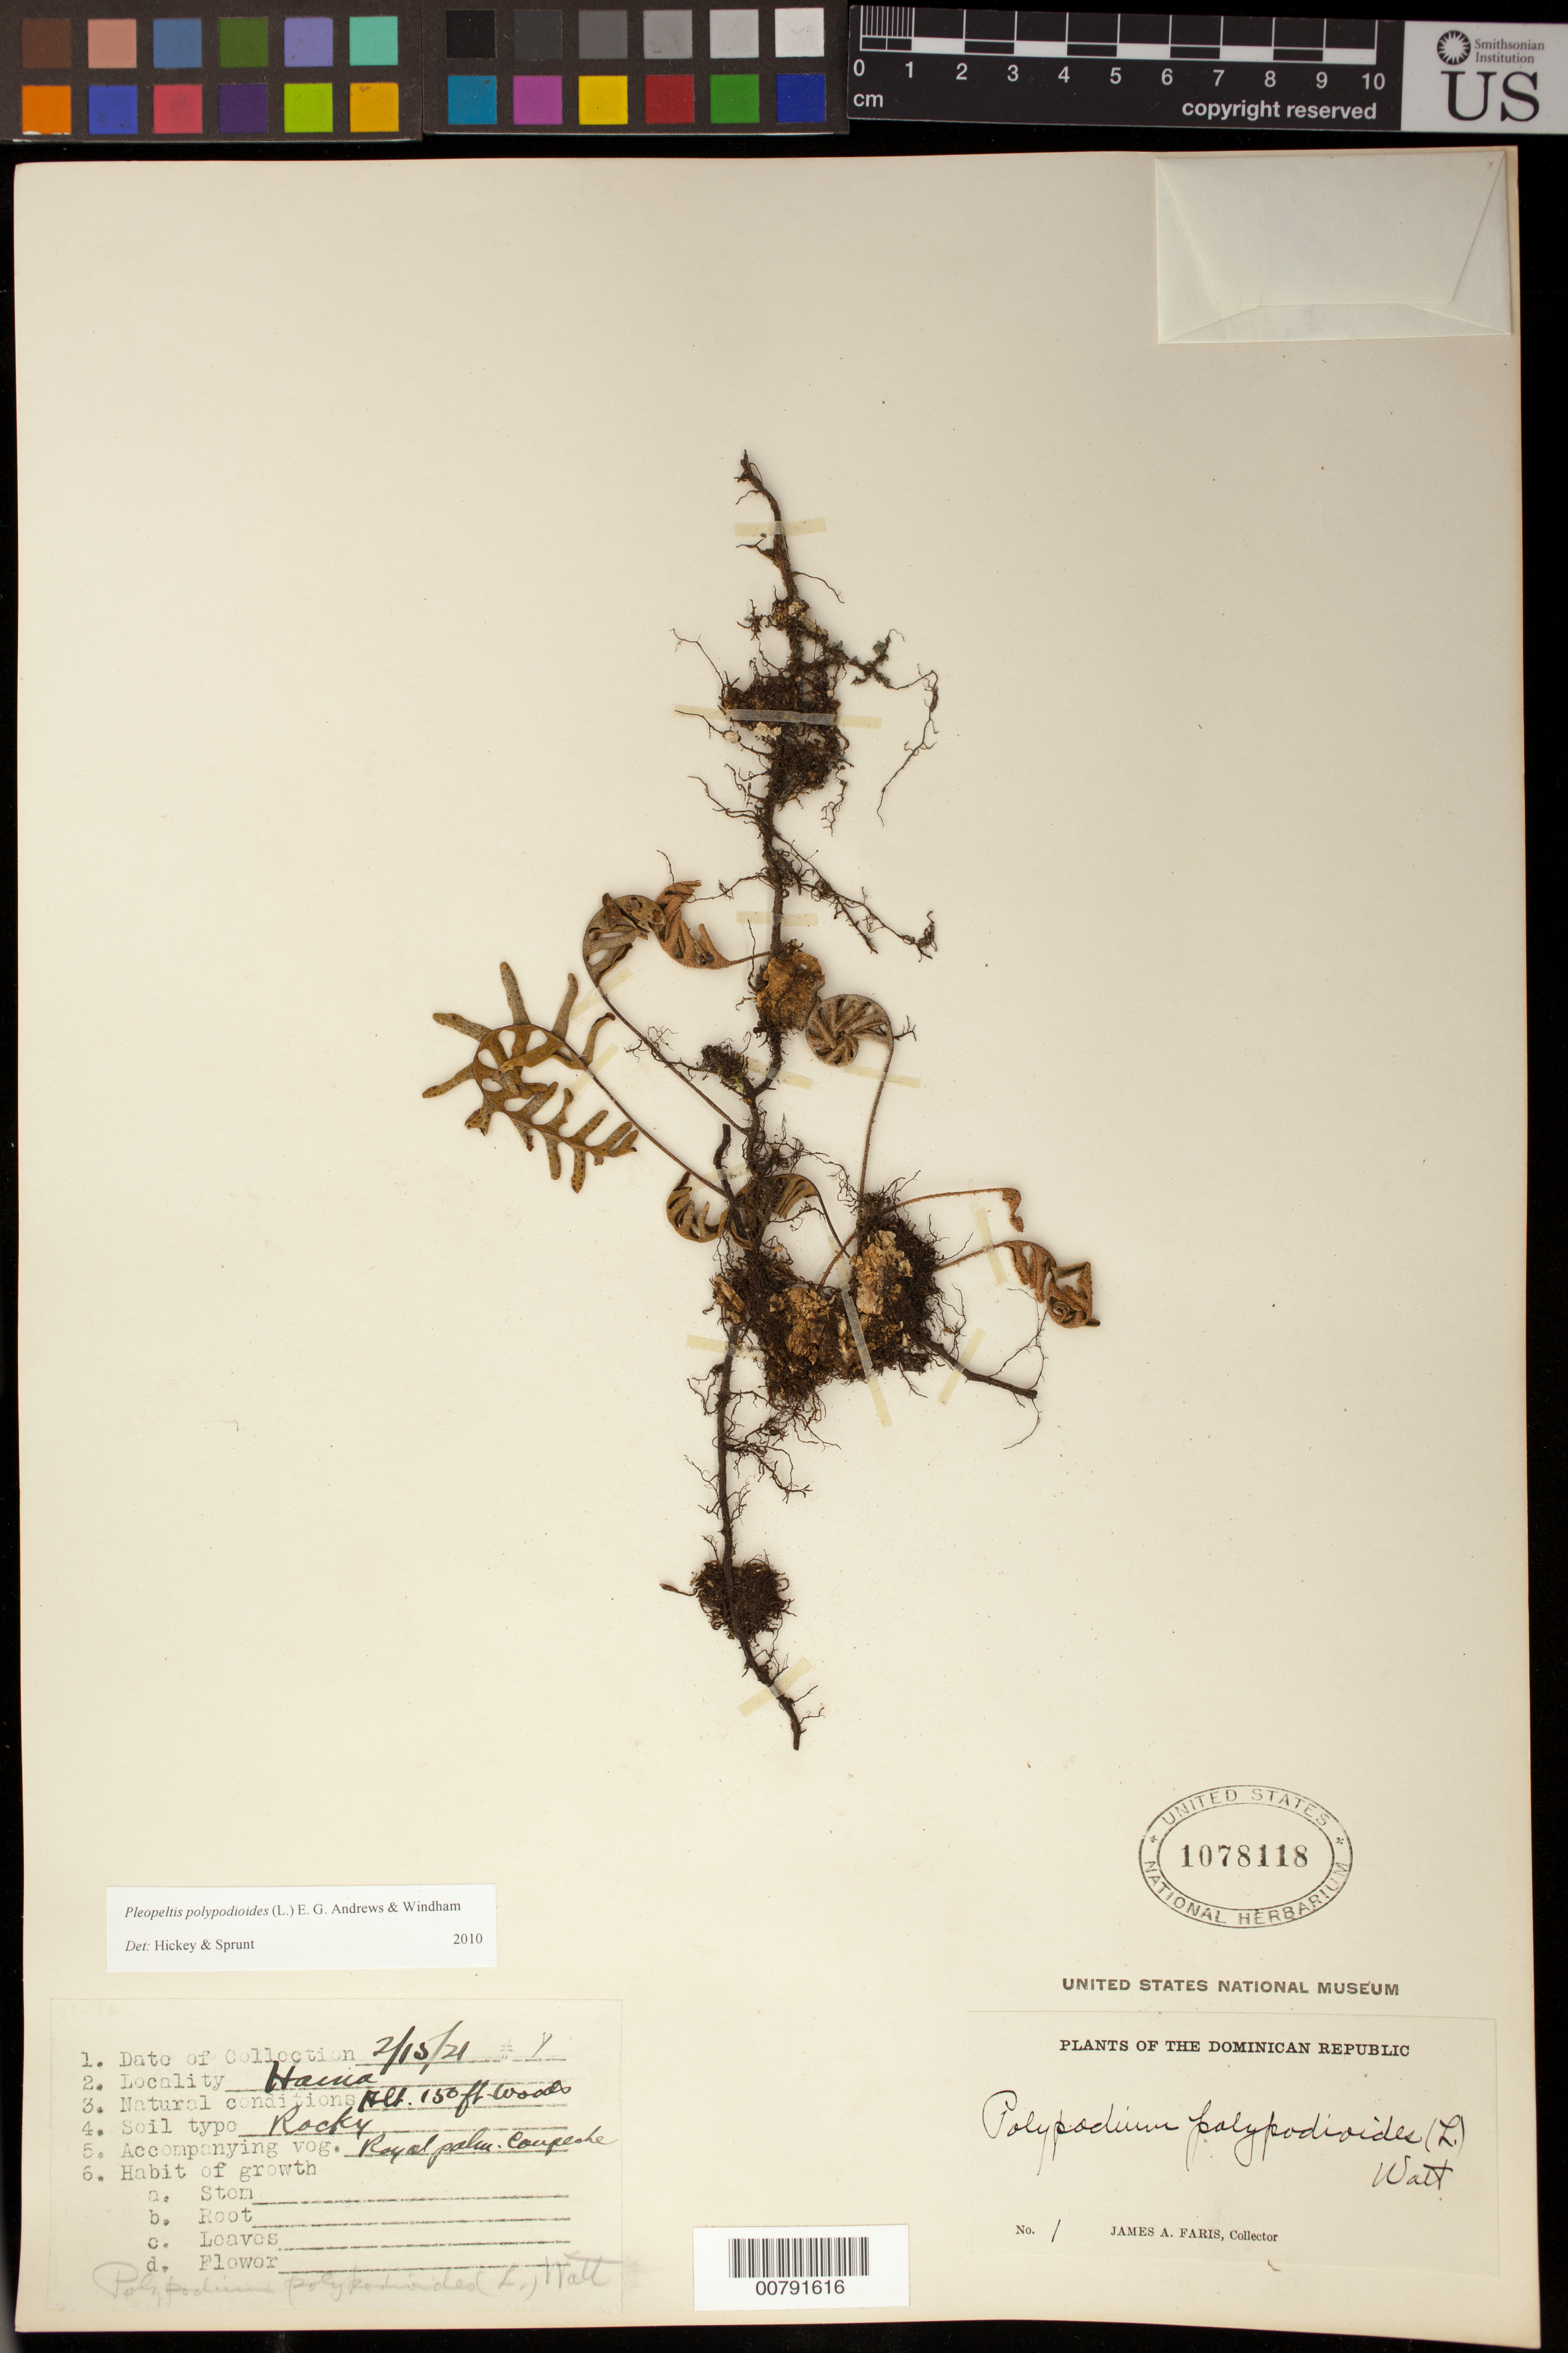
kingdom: Plantae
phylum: Tracheophyta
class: Polypodiopsida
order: Polypodiales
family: Polypodiaceae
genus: Pleopeltis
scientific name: Pleopeltis polypodioides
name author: (L.) E.G. Andrews & Windham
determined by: Hickey, R. J.; Sprunt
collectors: J. Faris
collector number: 1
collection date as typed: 15 Feb 1910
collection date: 1910-02-15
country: Dominican Republic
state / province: San Cristóbal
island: Hispaniola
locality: Haina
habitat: Woods, rocky soil, with Royal palm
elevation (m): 46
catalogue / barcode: US 1078118